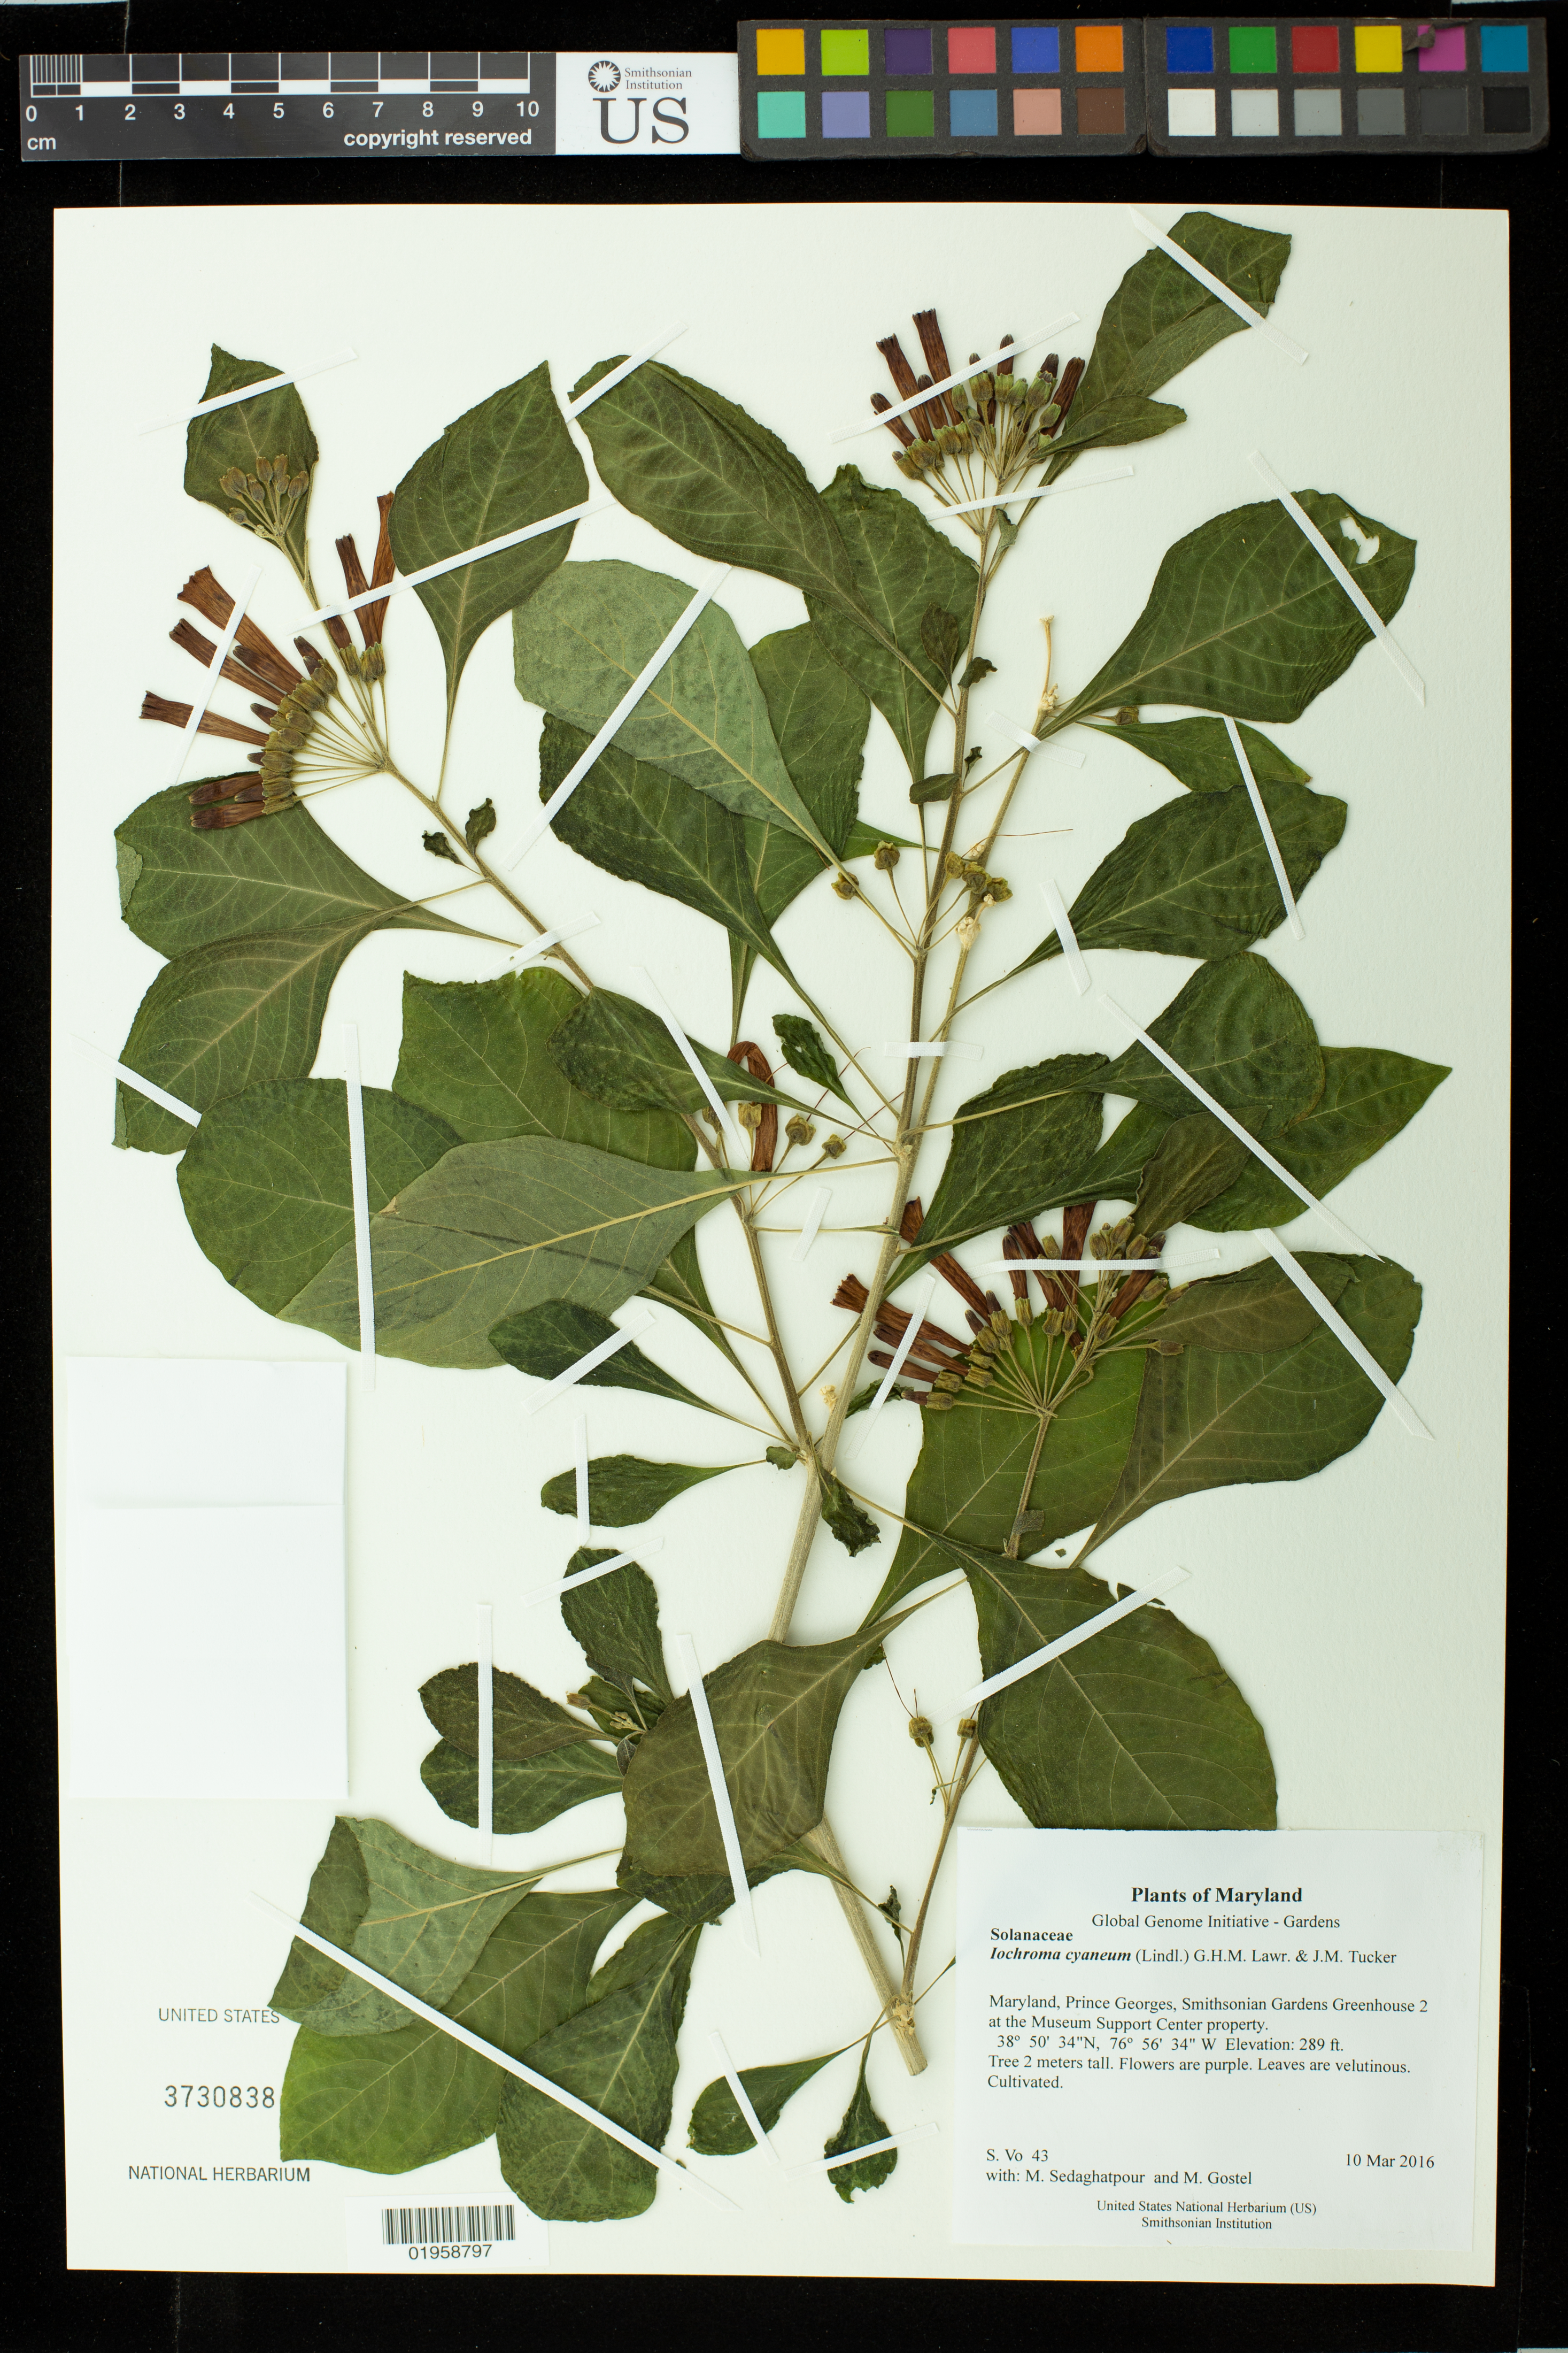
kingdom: Plantae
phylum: Tracheophyta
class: Magnoliopsida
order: Solanales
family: Solanaceae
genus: Iochroma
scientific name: Iochroma cyaneum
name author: (Lindl.) Lawr. & J.M. Tucker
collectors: S. Vo, M. Sedaghatpour & M. R. Gostel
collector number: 43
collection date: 2016-03-10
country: United States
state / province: Maryland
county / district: Prince George's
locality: Smithsonian Gardens Greenhouse 2 at the Museum Support Center property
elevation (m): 88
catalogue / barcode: US 3730838